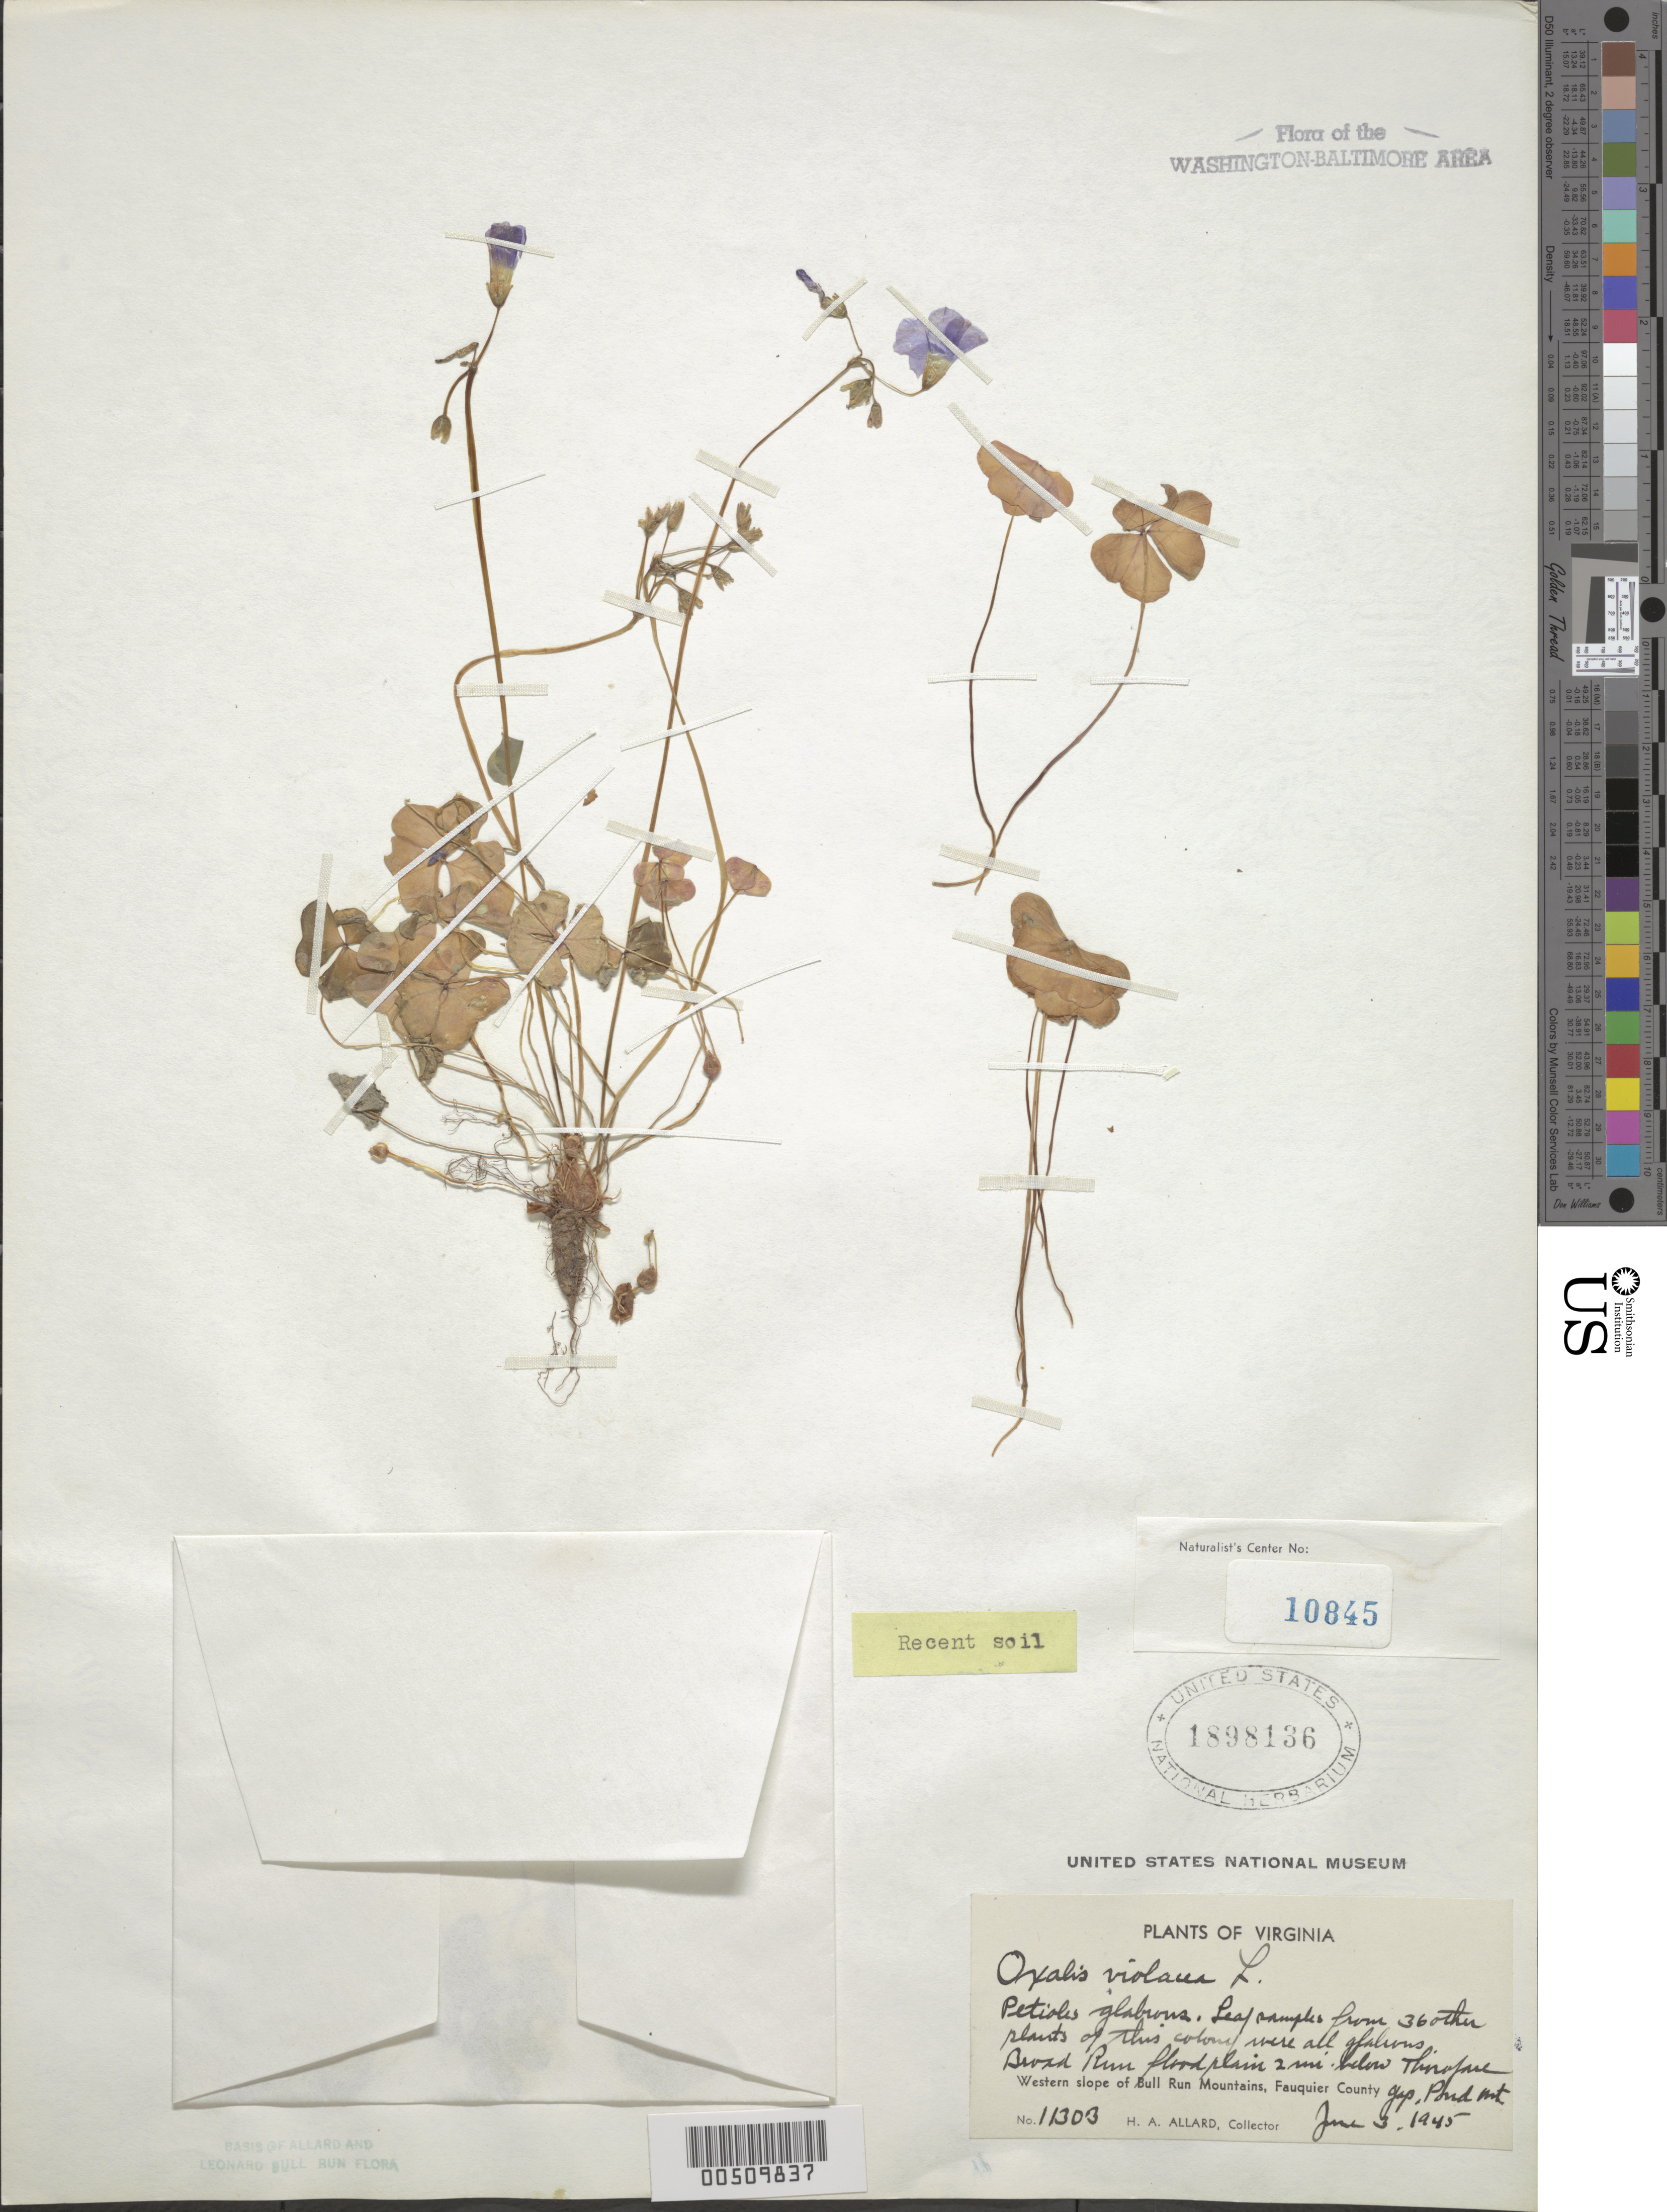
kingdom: Plantae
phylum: Tracheophyta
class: Magnoliopsida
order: Oxalidales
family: Oxalidaceae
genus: Oxalis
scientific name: Oxalis violacea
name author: L.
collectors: H. A. Allard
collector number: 11303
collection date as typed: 03 Jun 1945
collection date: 1945-06-03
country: United States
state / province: Virginia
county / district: Fauquier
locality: Bull Run Mts., Broad Run flood plain 2 mi. below Throughfare Gap, Pond Mt. Bull Run Mts.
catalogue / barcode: US 1898136